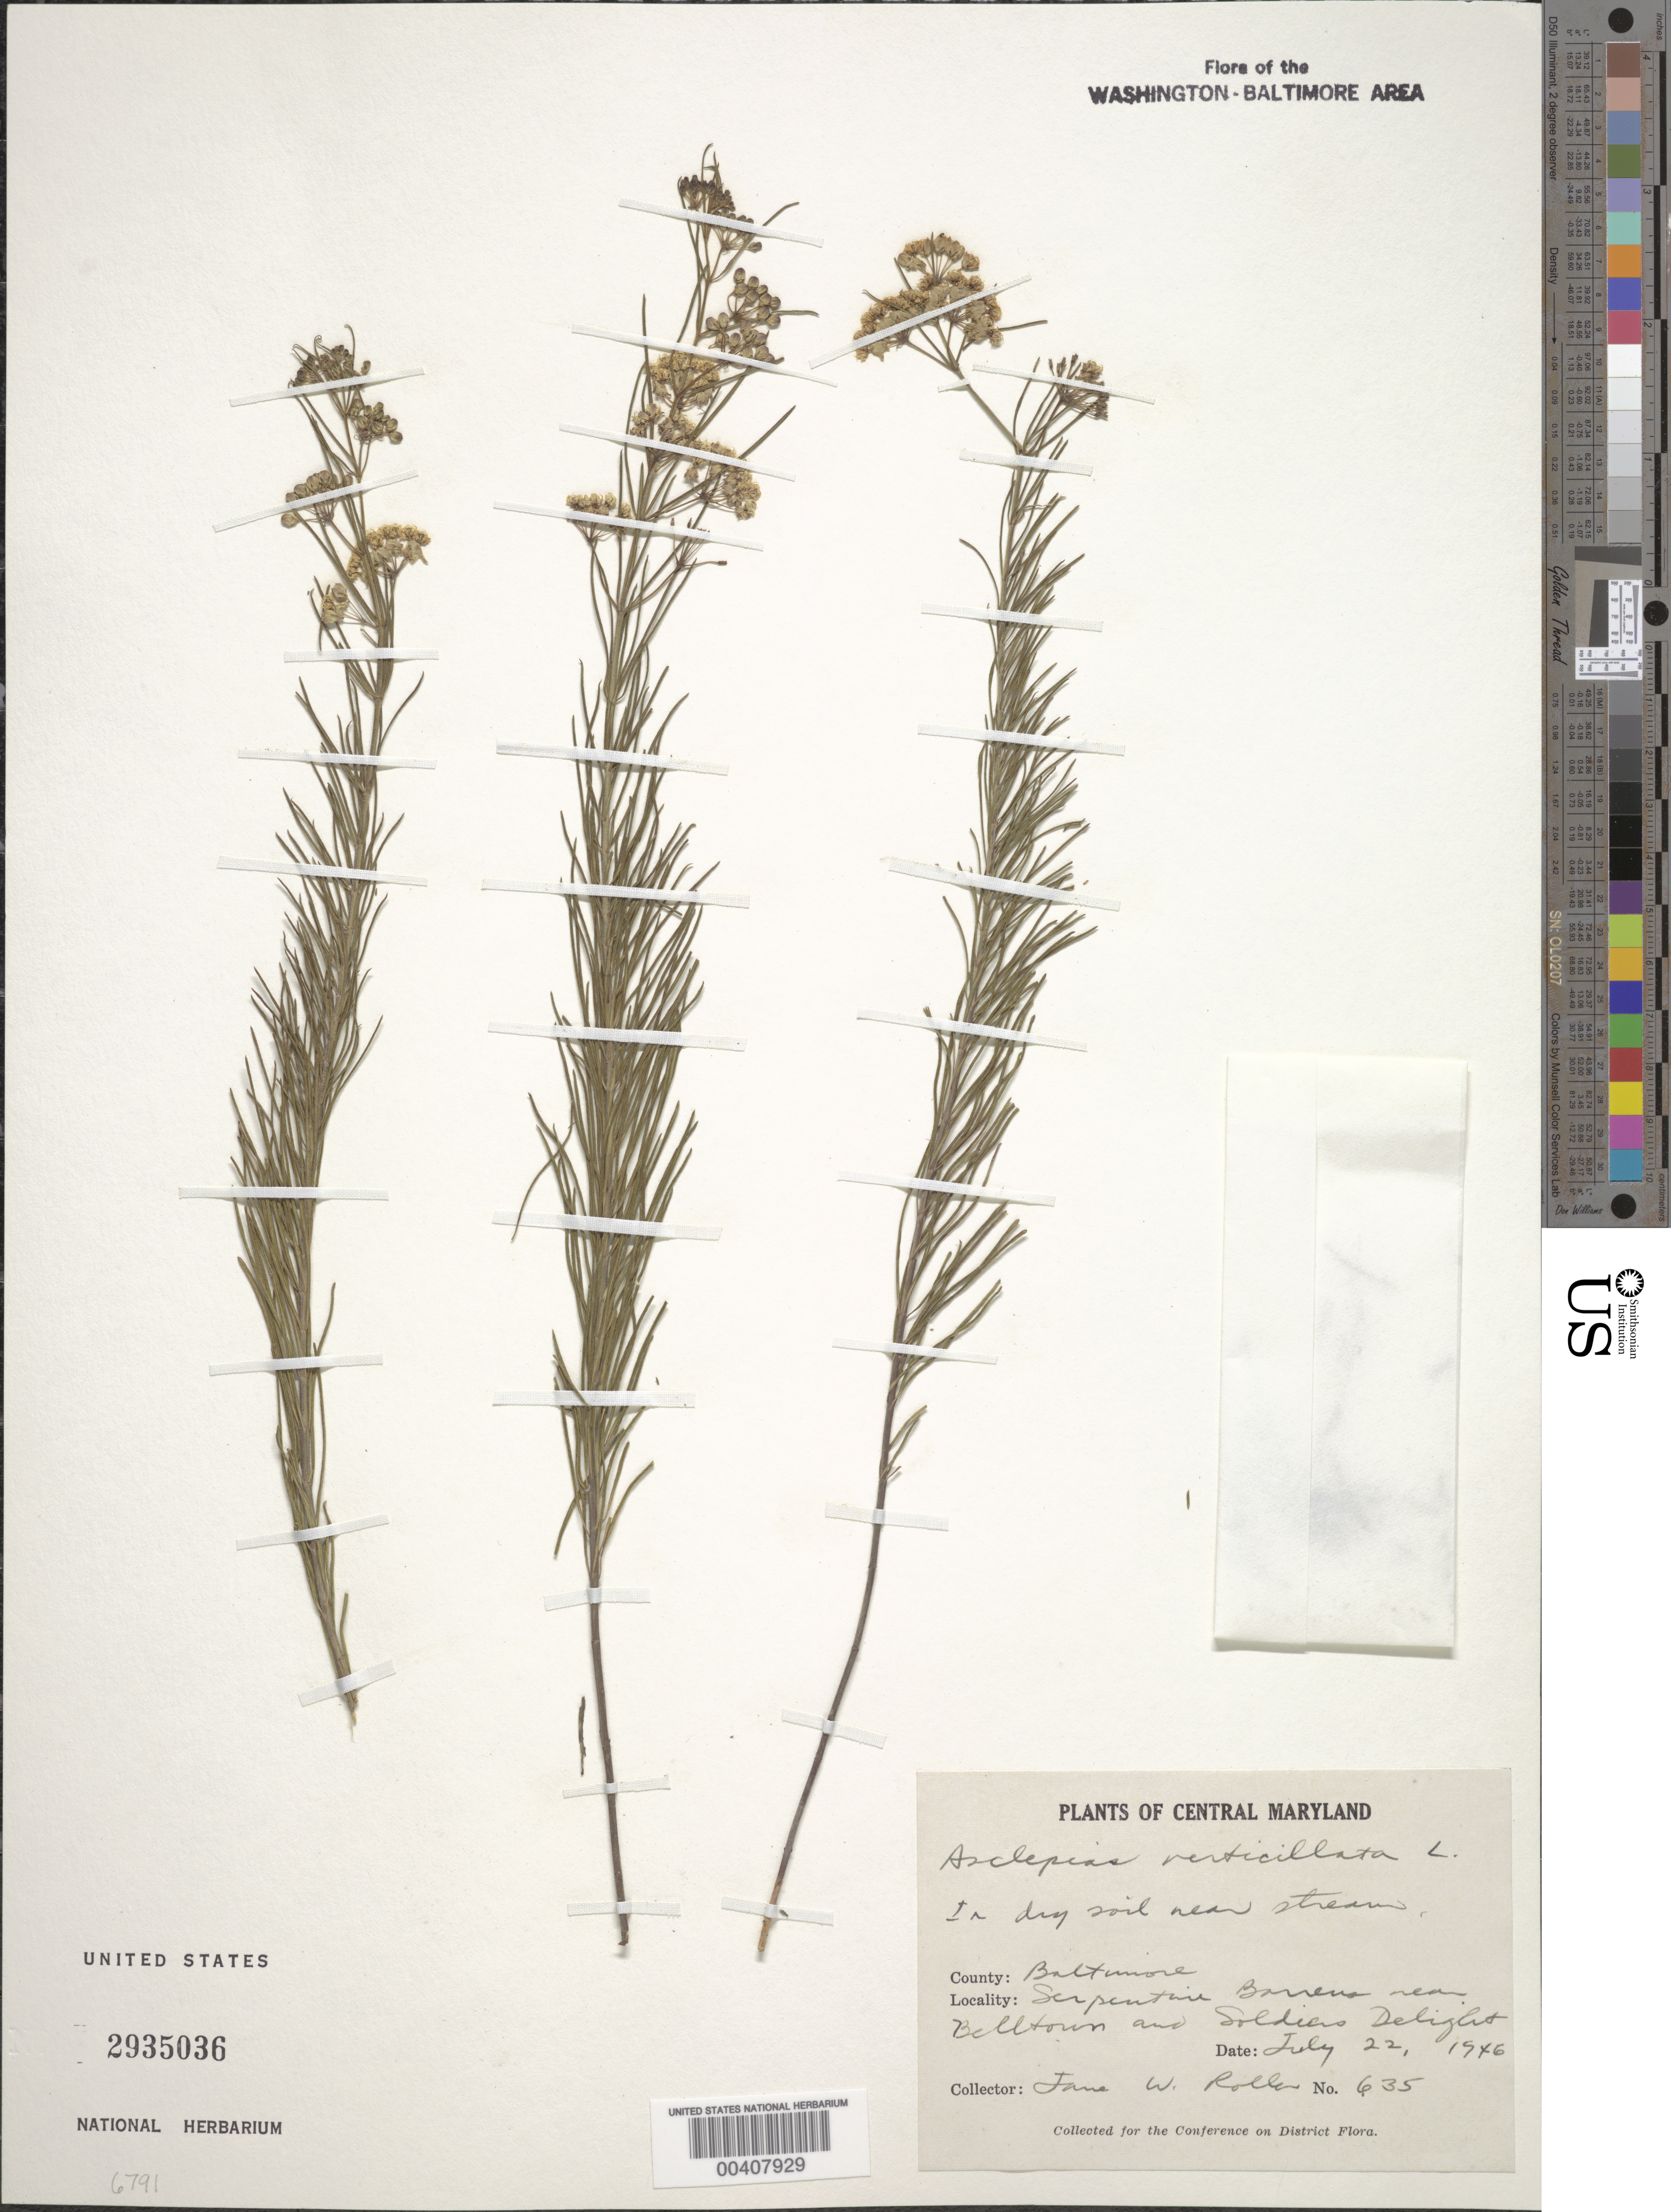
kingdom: Plantae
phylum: Tracheophyta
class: Magnoliopsida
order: Gentianales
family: Apocynaceae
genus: Asclepias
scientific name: Asclepias verticillata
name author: L.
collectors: J. W. Roller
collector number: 635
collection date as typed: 22 Jul 1946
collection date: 1946-07-22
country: United States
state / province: Maryland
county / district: Baltimore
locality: Serpentine/barren near Belltown and Soldiers Delight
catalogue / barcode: US 2935036